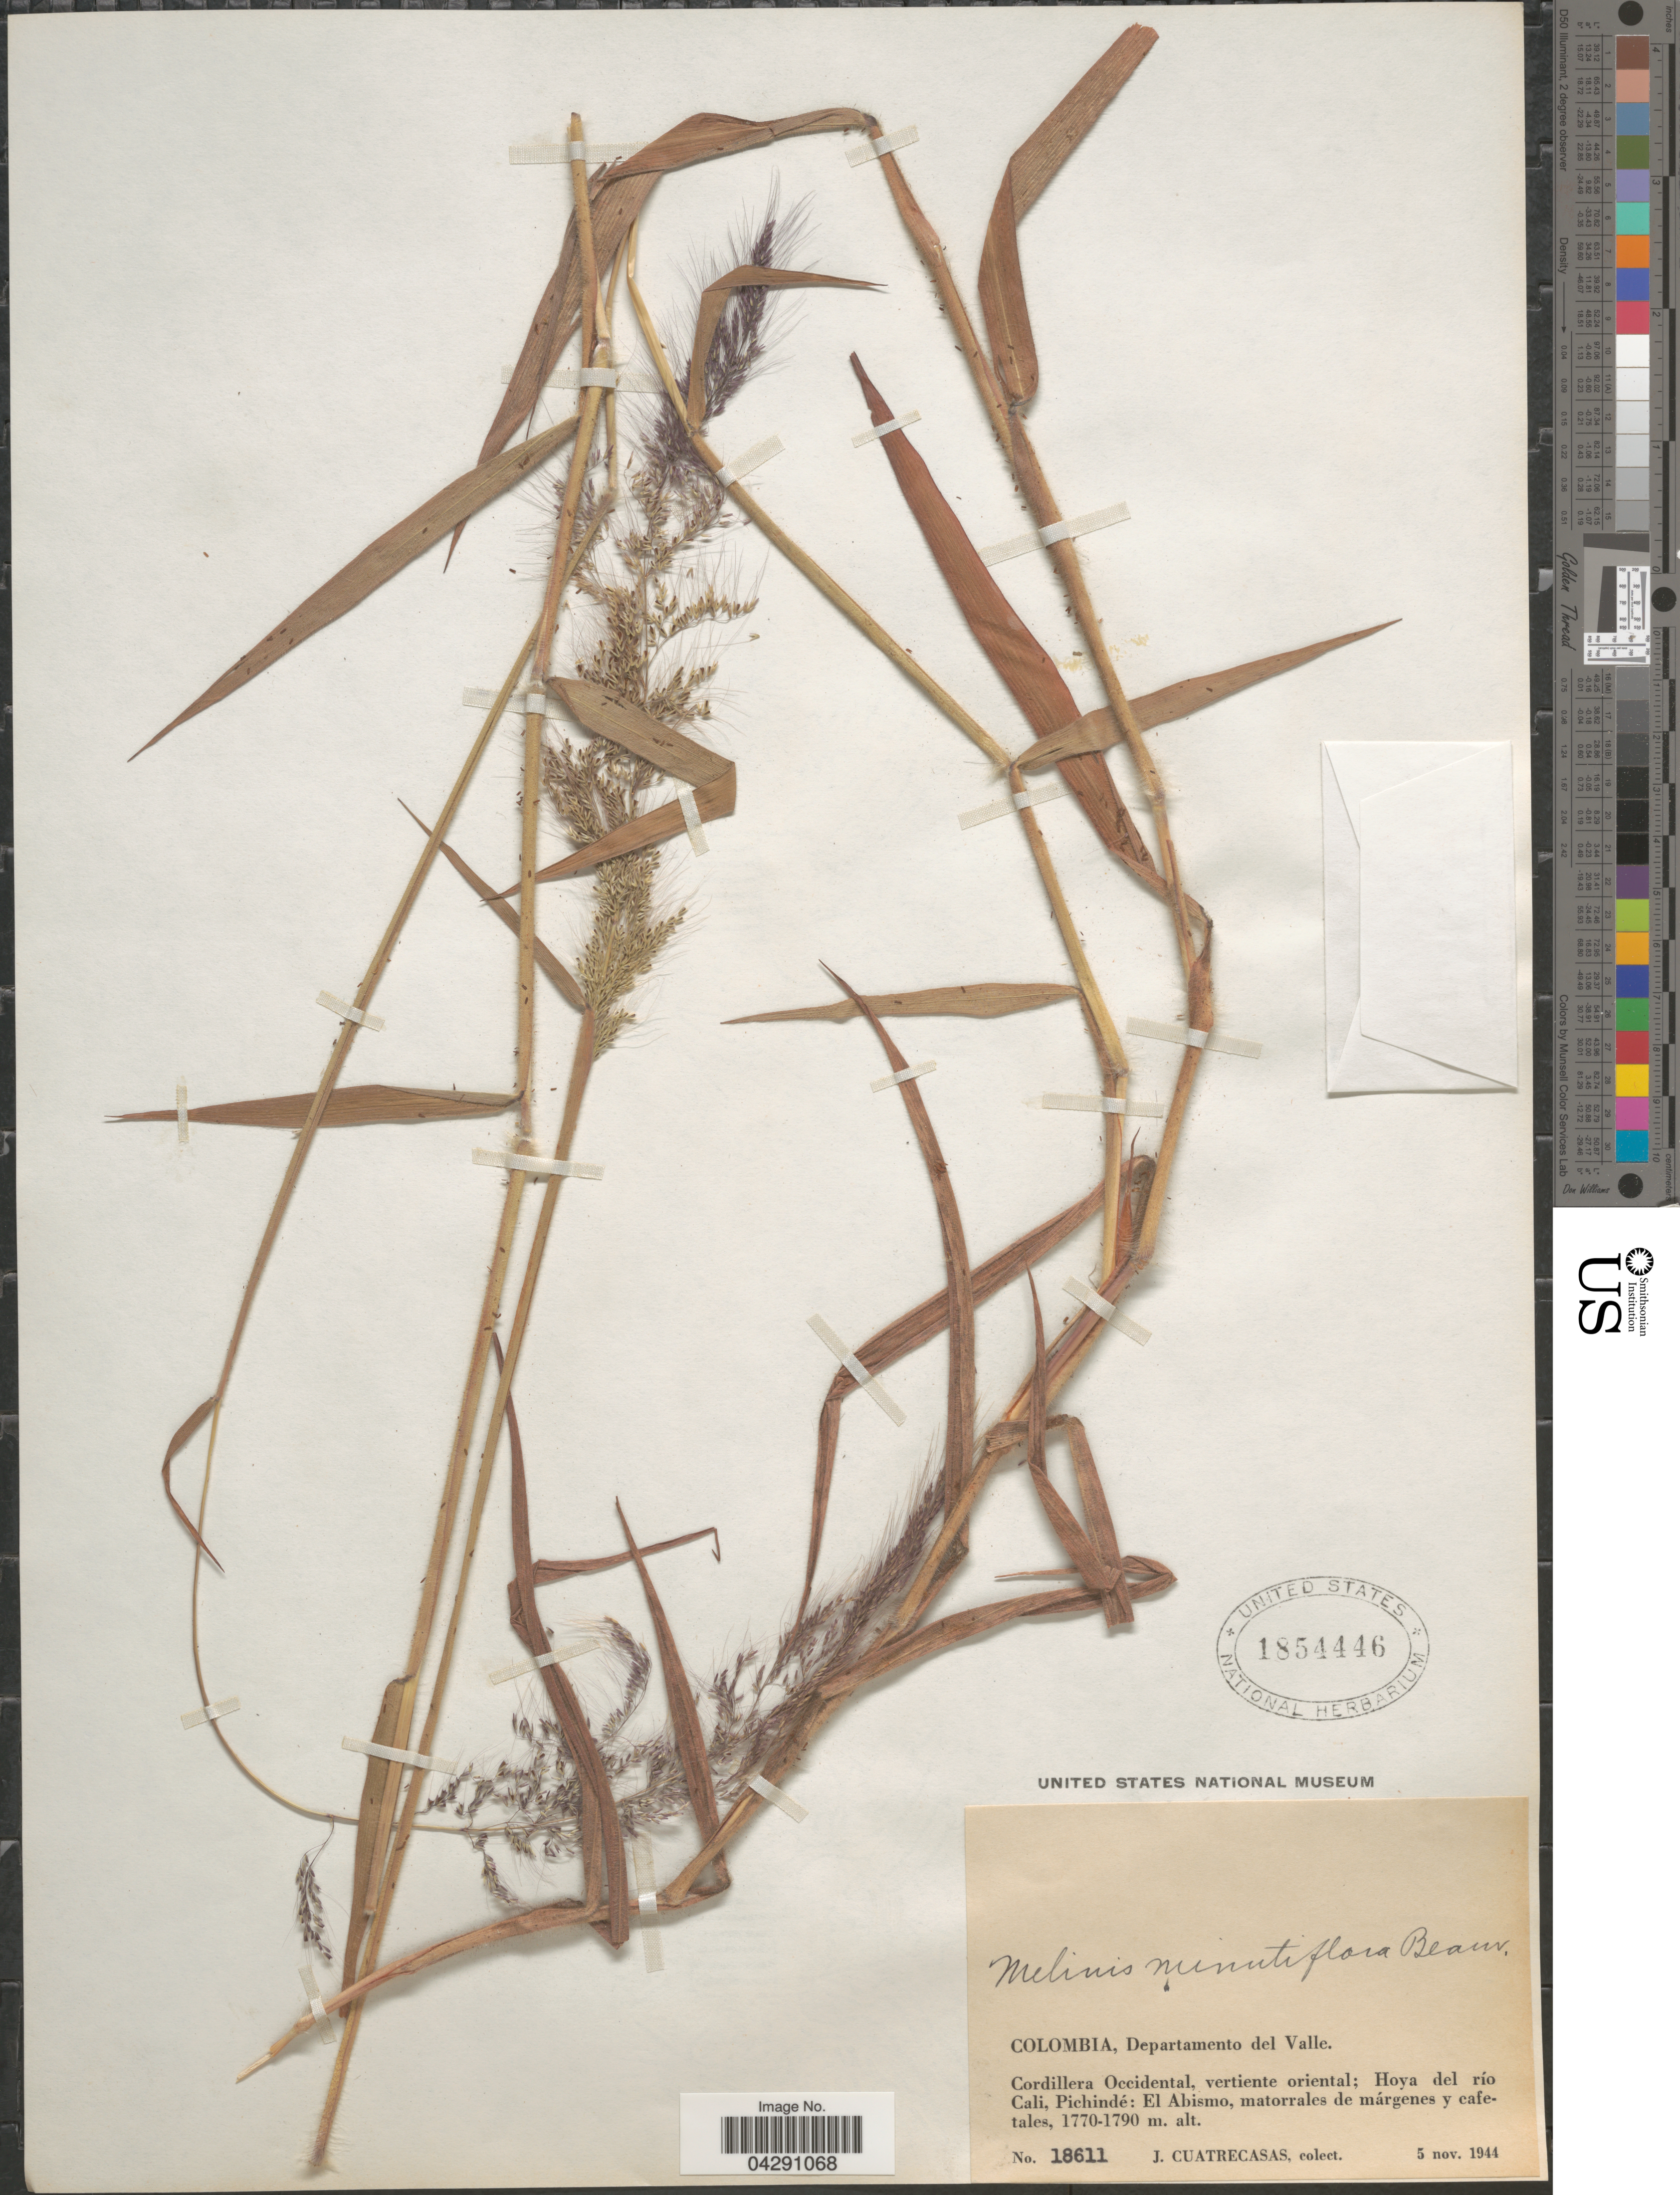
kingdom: Plantae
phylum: Tracheophyta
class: Liliopsida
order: Poales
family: Poaceae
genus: Melinis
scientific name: Melinis minutiflora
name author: P. Beauv.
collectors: J. Cuatrecasas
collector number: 18611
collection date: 1944-11-05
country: Colombia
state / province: Valle del Cauca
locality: Departamento del Valle. Cordillera Occidental, vertiente oriental; Hoya del río Cali, Pichindé: El Abismo.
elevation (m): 1770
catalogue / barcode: US 1854446